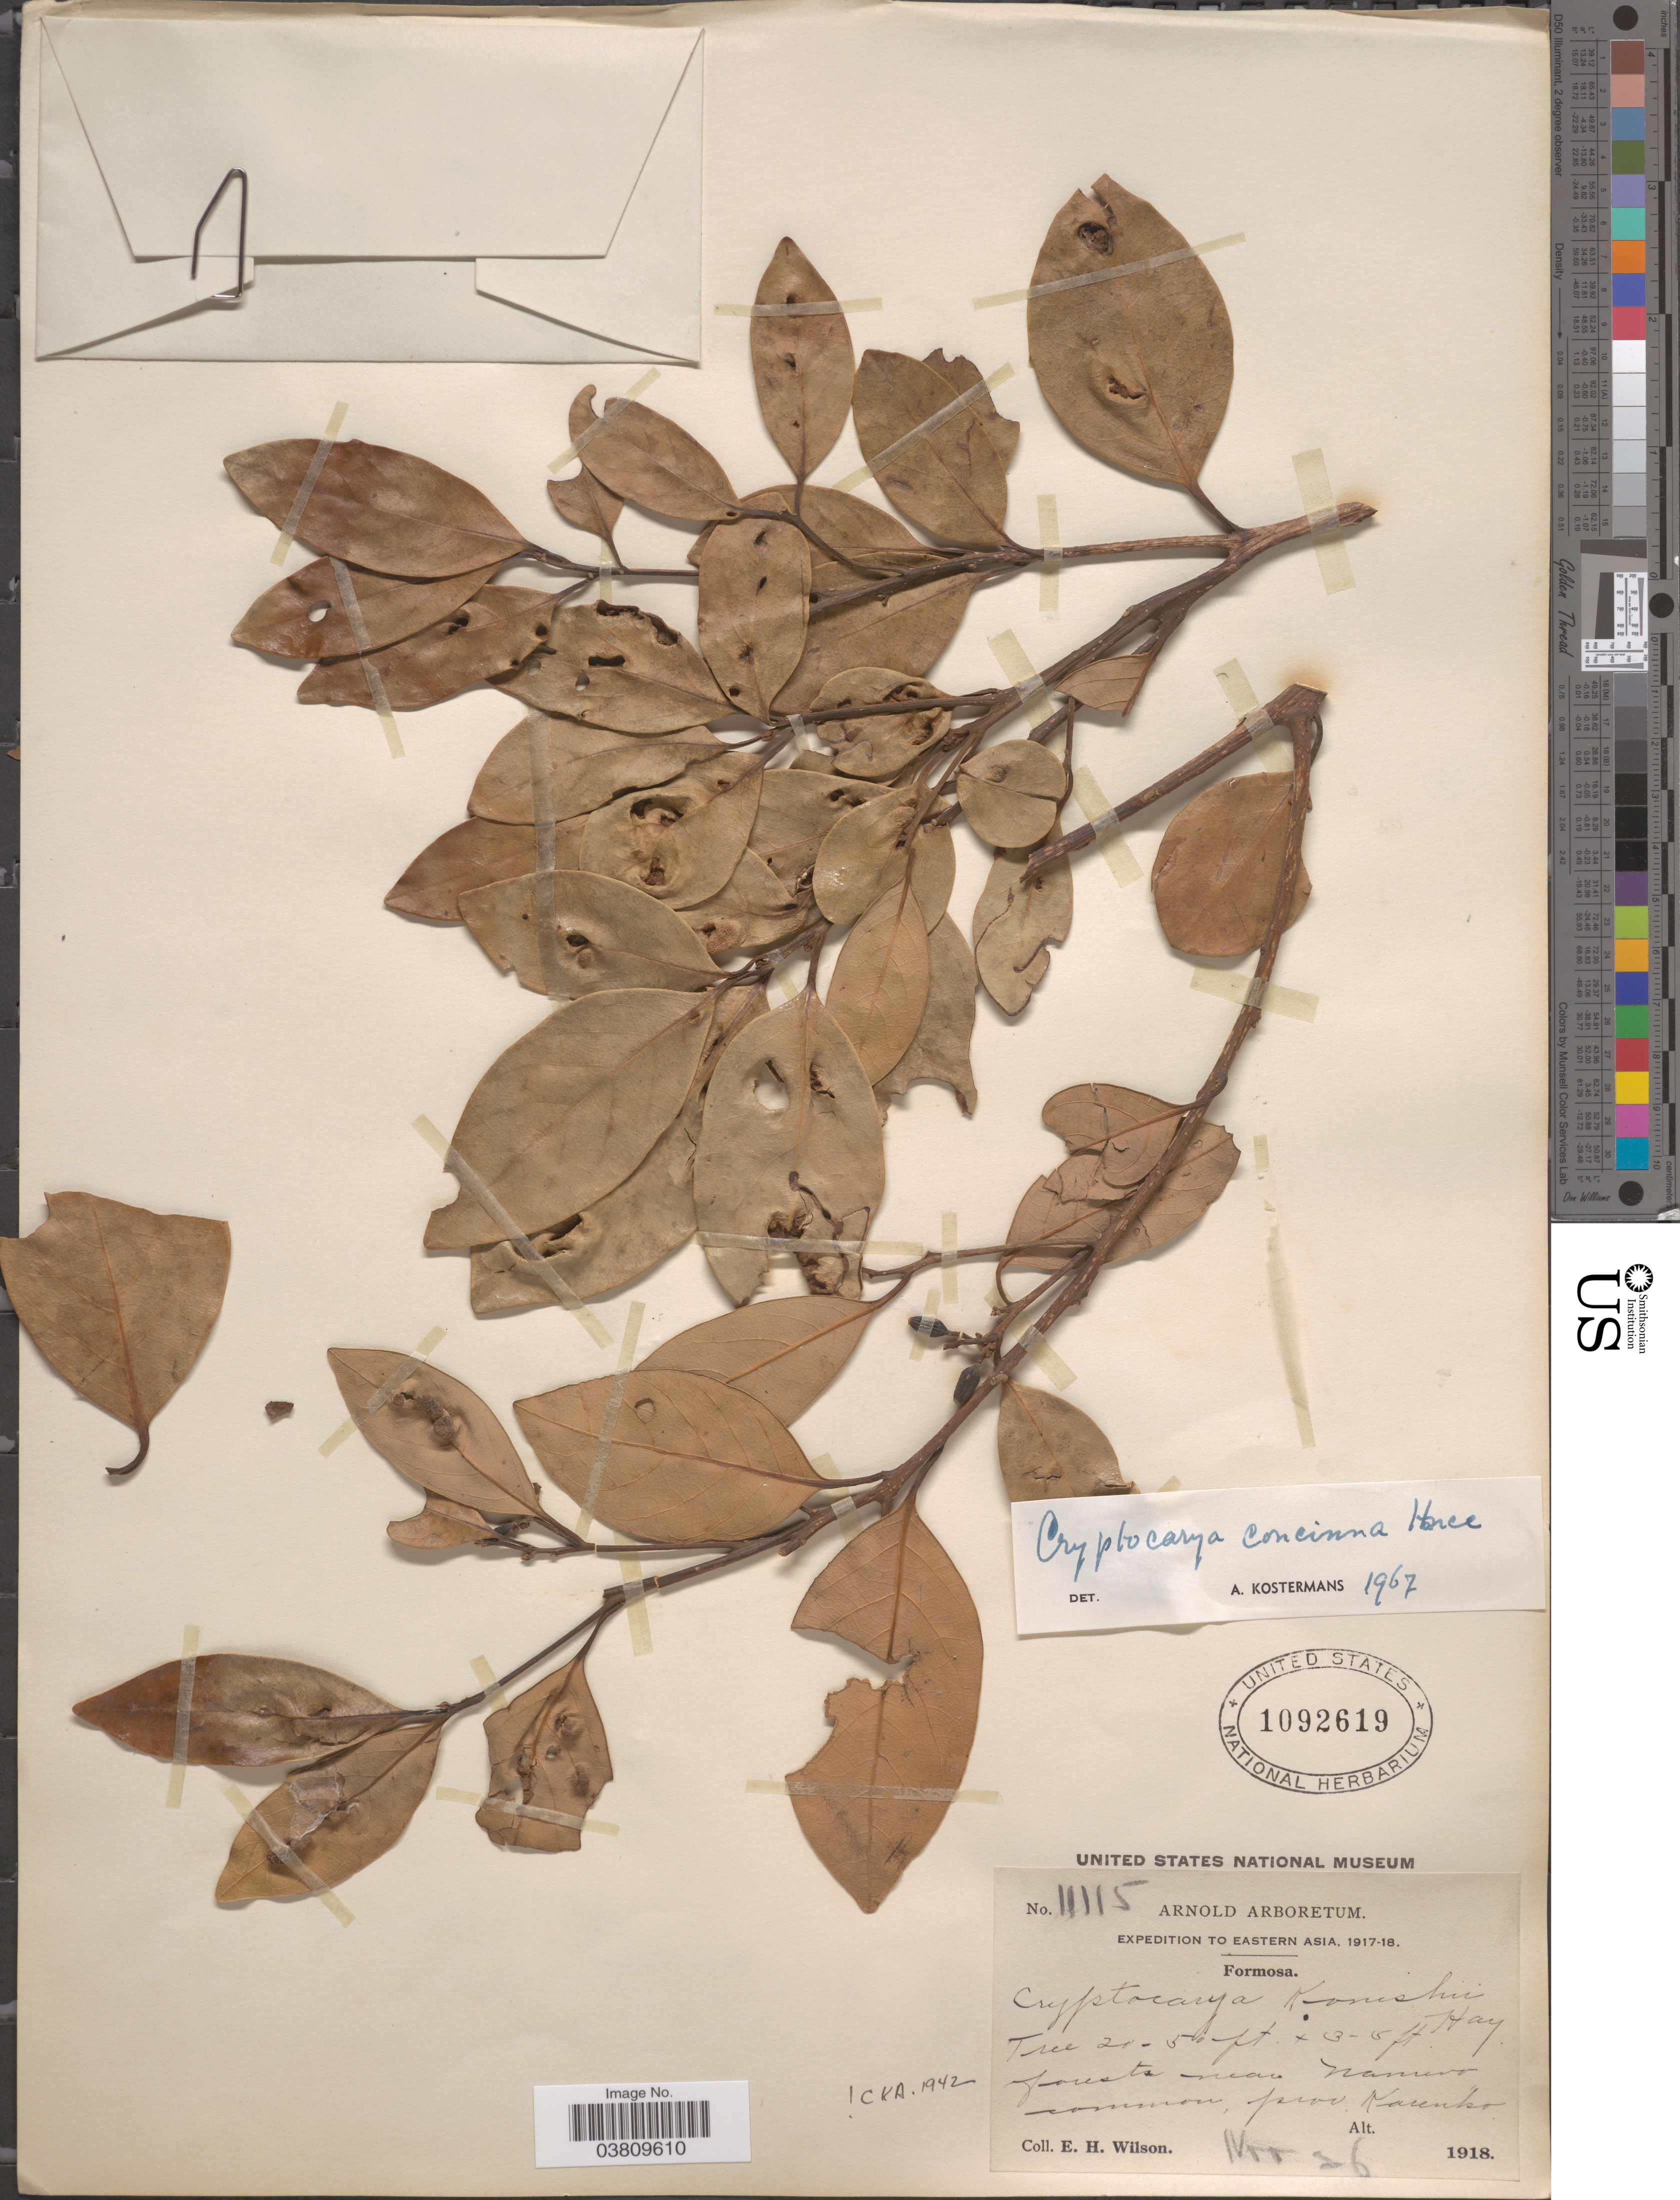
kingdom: Plantae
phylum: Tracheophyta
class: Magnoliopsida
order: Laurales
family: Lauraceae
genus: Cryptocarya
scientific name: Cryptocarya concinna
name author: Hance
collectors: E. Wilson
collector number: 11115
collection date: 1918-11-26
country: Taiwan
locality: Formosa. Near Namivo, prov. Karenko.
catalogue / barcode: US 1092619